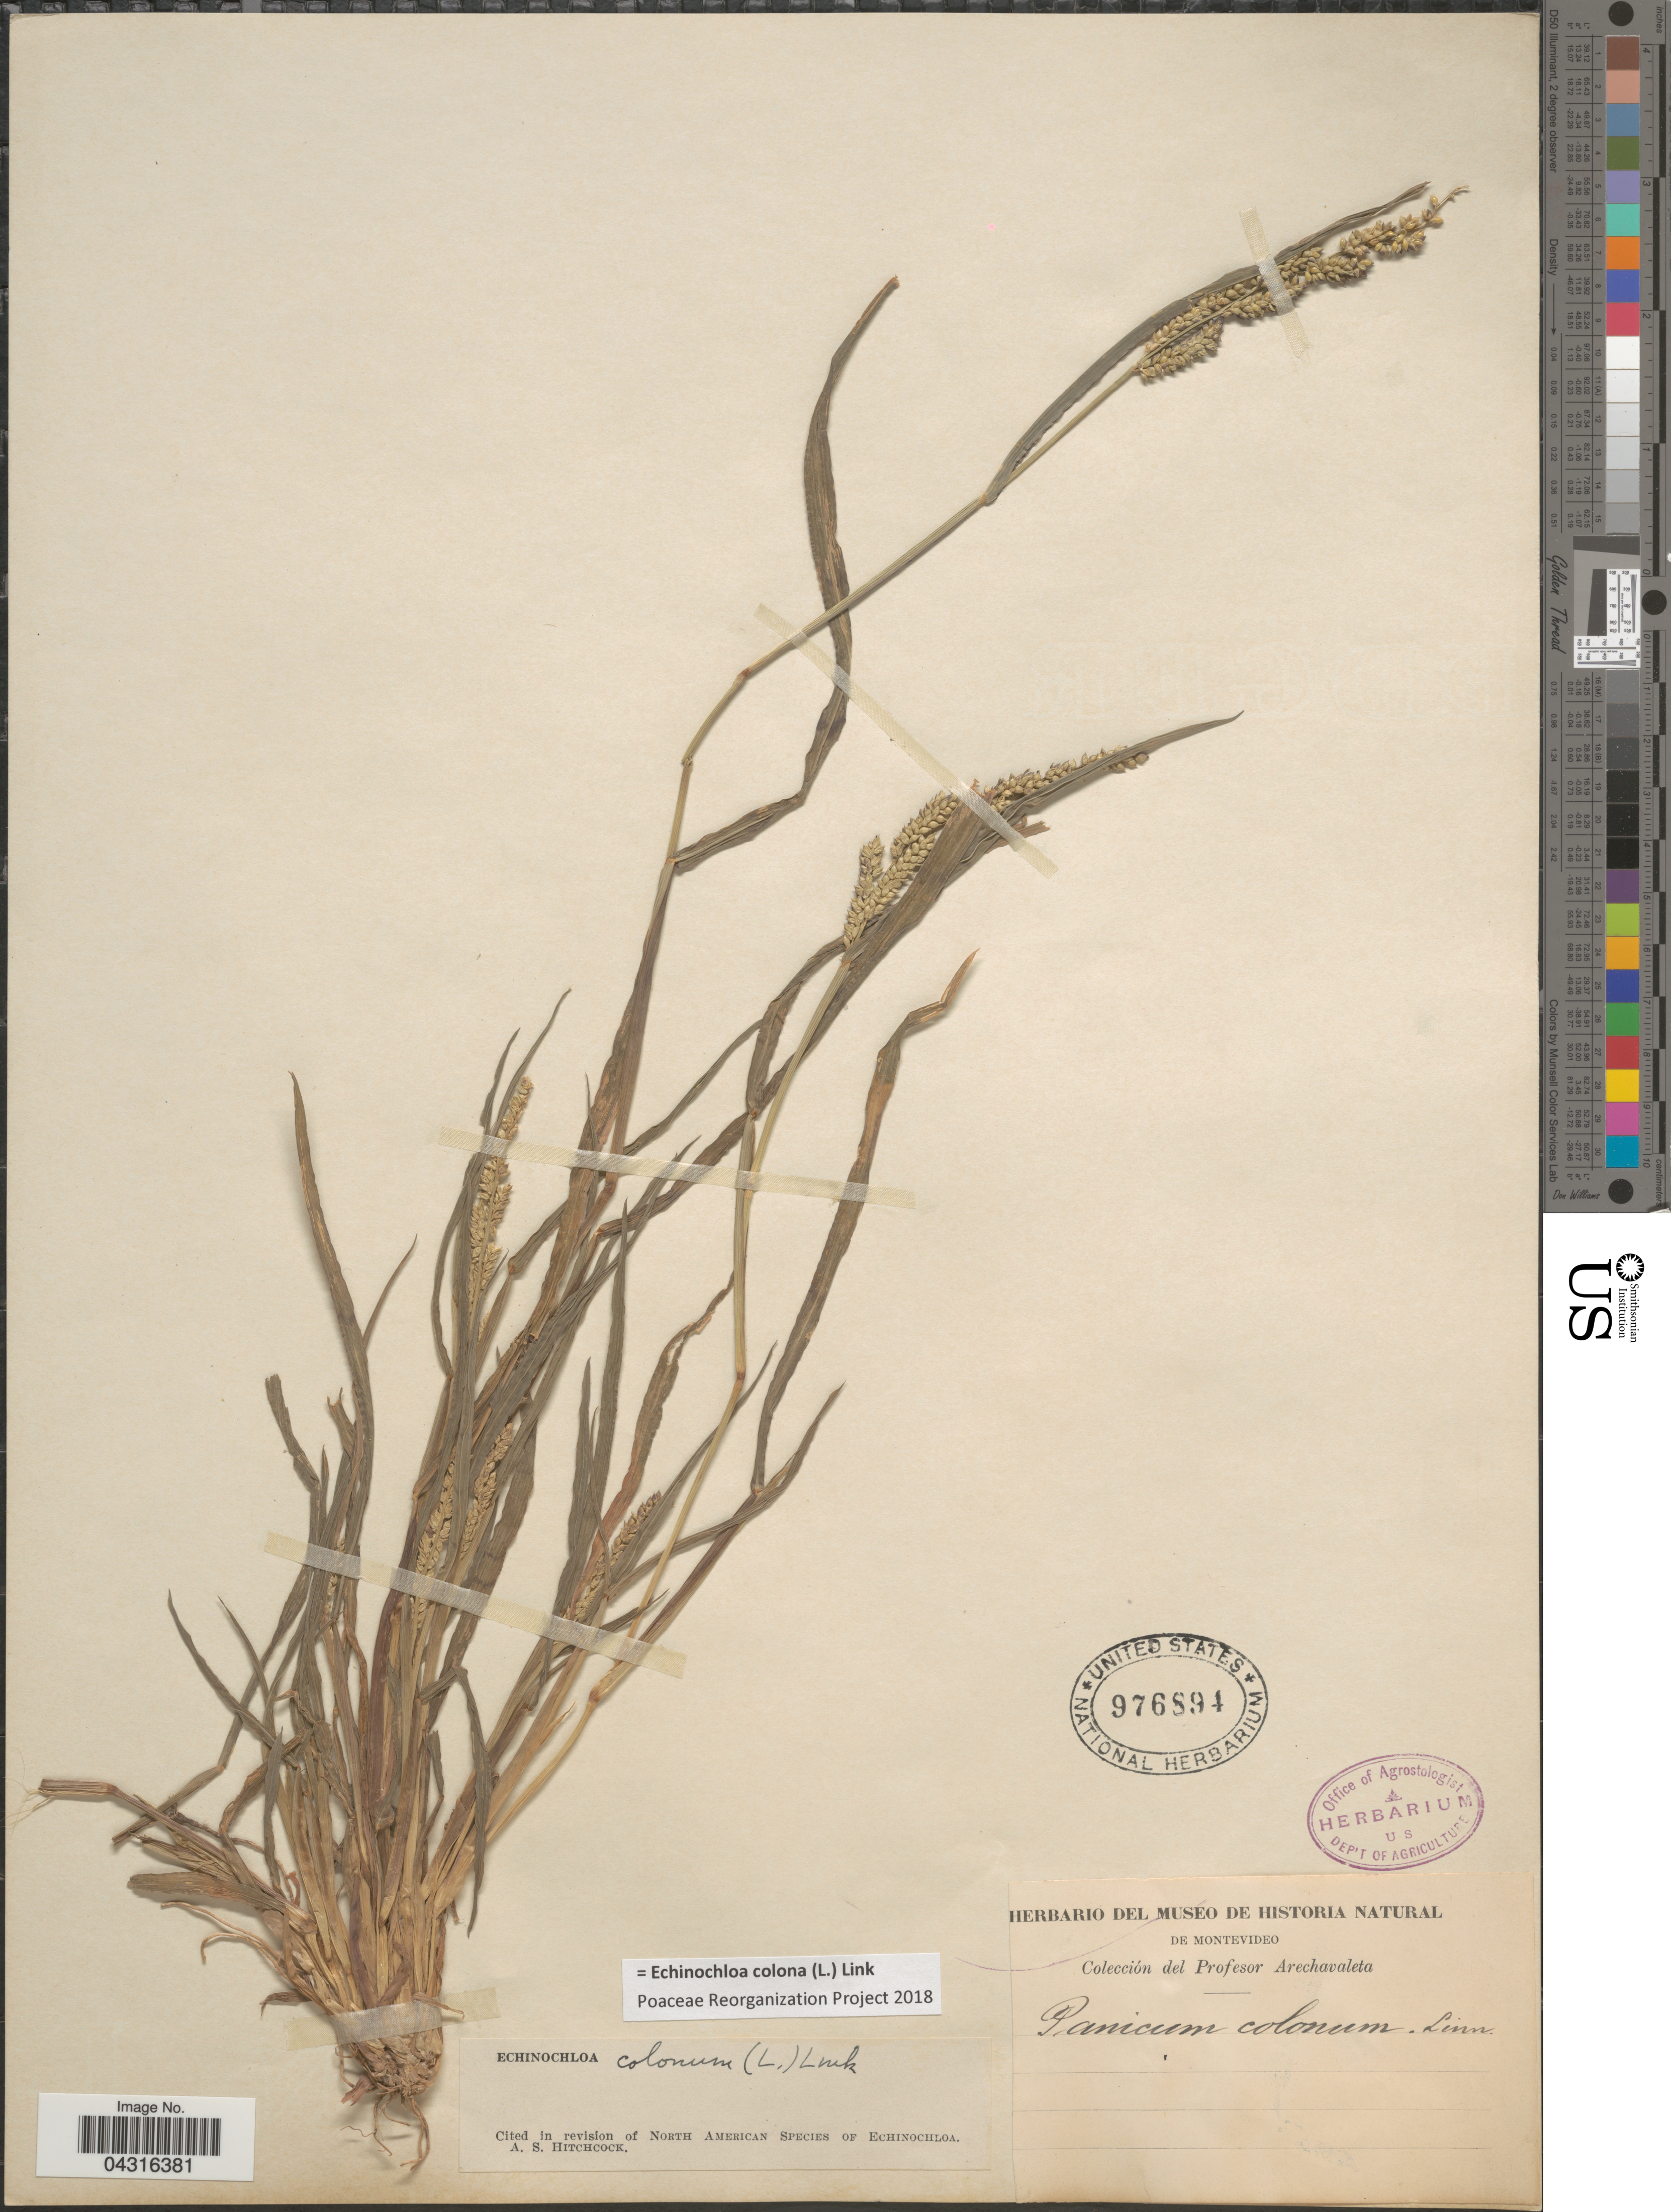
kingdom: Plantae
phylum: Tracheophyta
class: Liliopsida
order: Poales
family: Poaceae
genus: Echinochloa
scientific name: Echinochloa colona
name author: (L.) Link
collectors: Arechavaleta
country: Uruguay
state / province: Montevideo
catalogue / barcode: US 976894